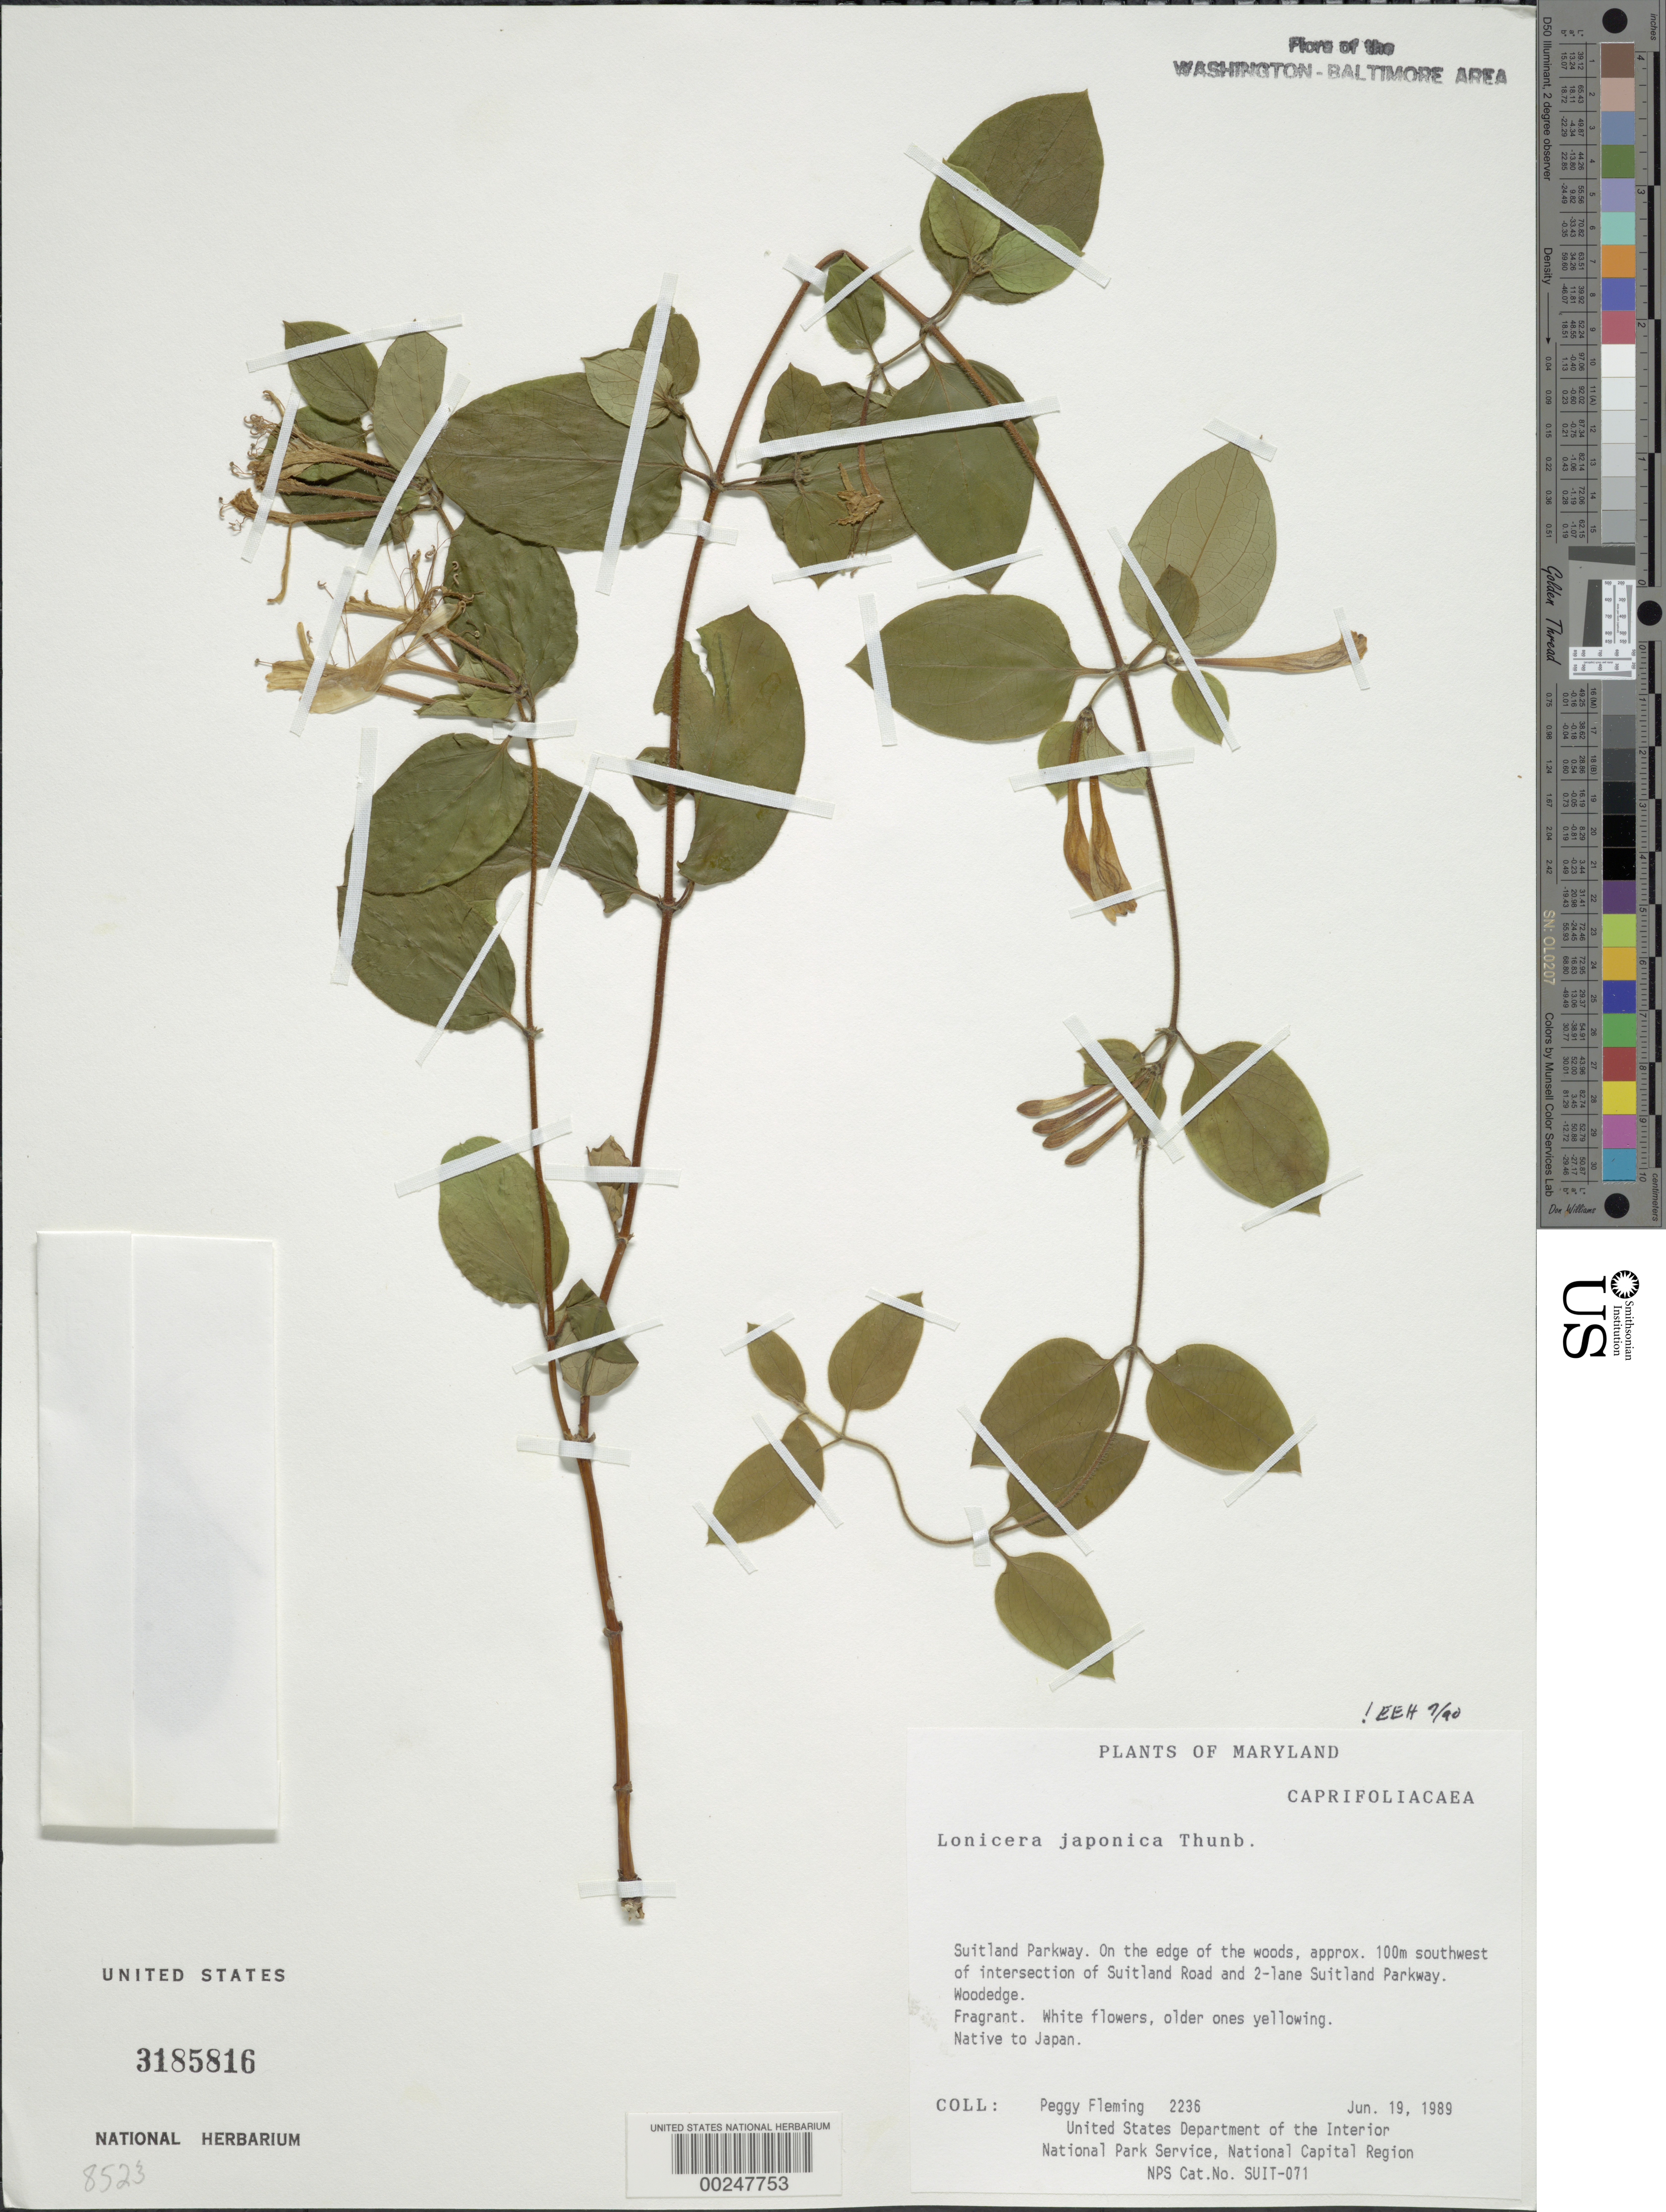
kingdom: Plantae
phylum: Tracheophyta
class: Magnoliopsida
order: Dipsacales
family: Caprifoliaceae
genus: Lonicera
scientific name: Lonicera japonica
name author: Thunb.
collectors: P. Fleming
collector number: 2236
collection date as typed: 19 Jun 1989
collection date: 1989-06-19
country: United States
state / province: Maryland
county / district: Prince George's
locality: Suitland Parkway, SW of intersection of Suitland Road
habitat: Edge of woods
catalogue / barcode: US 3185816